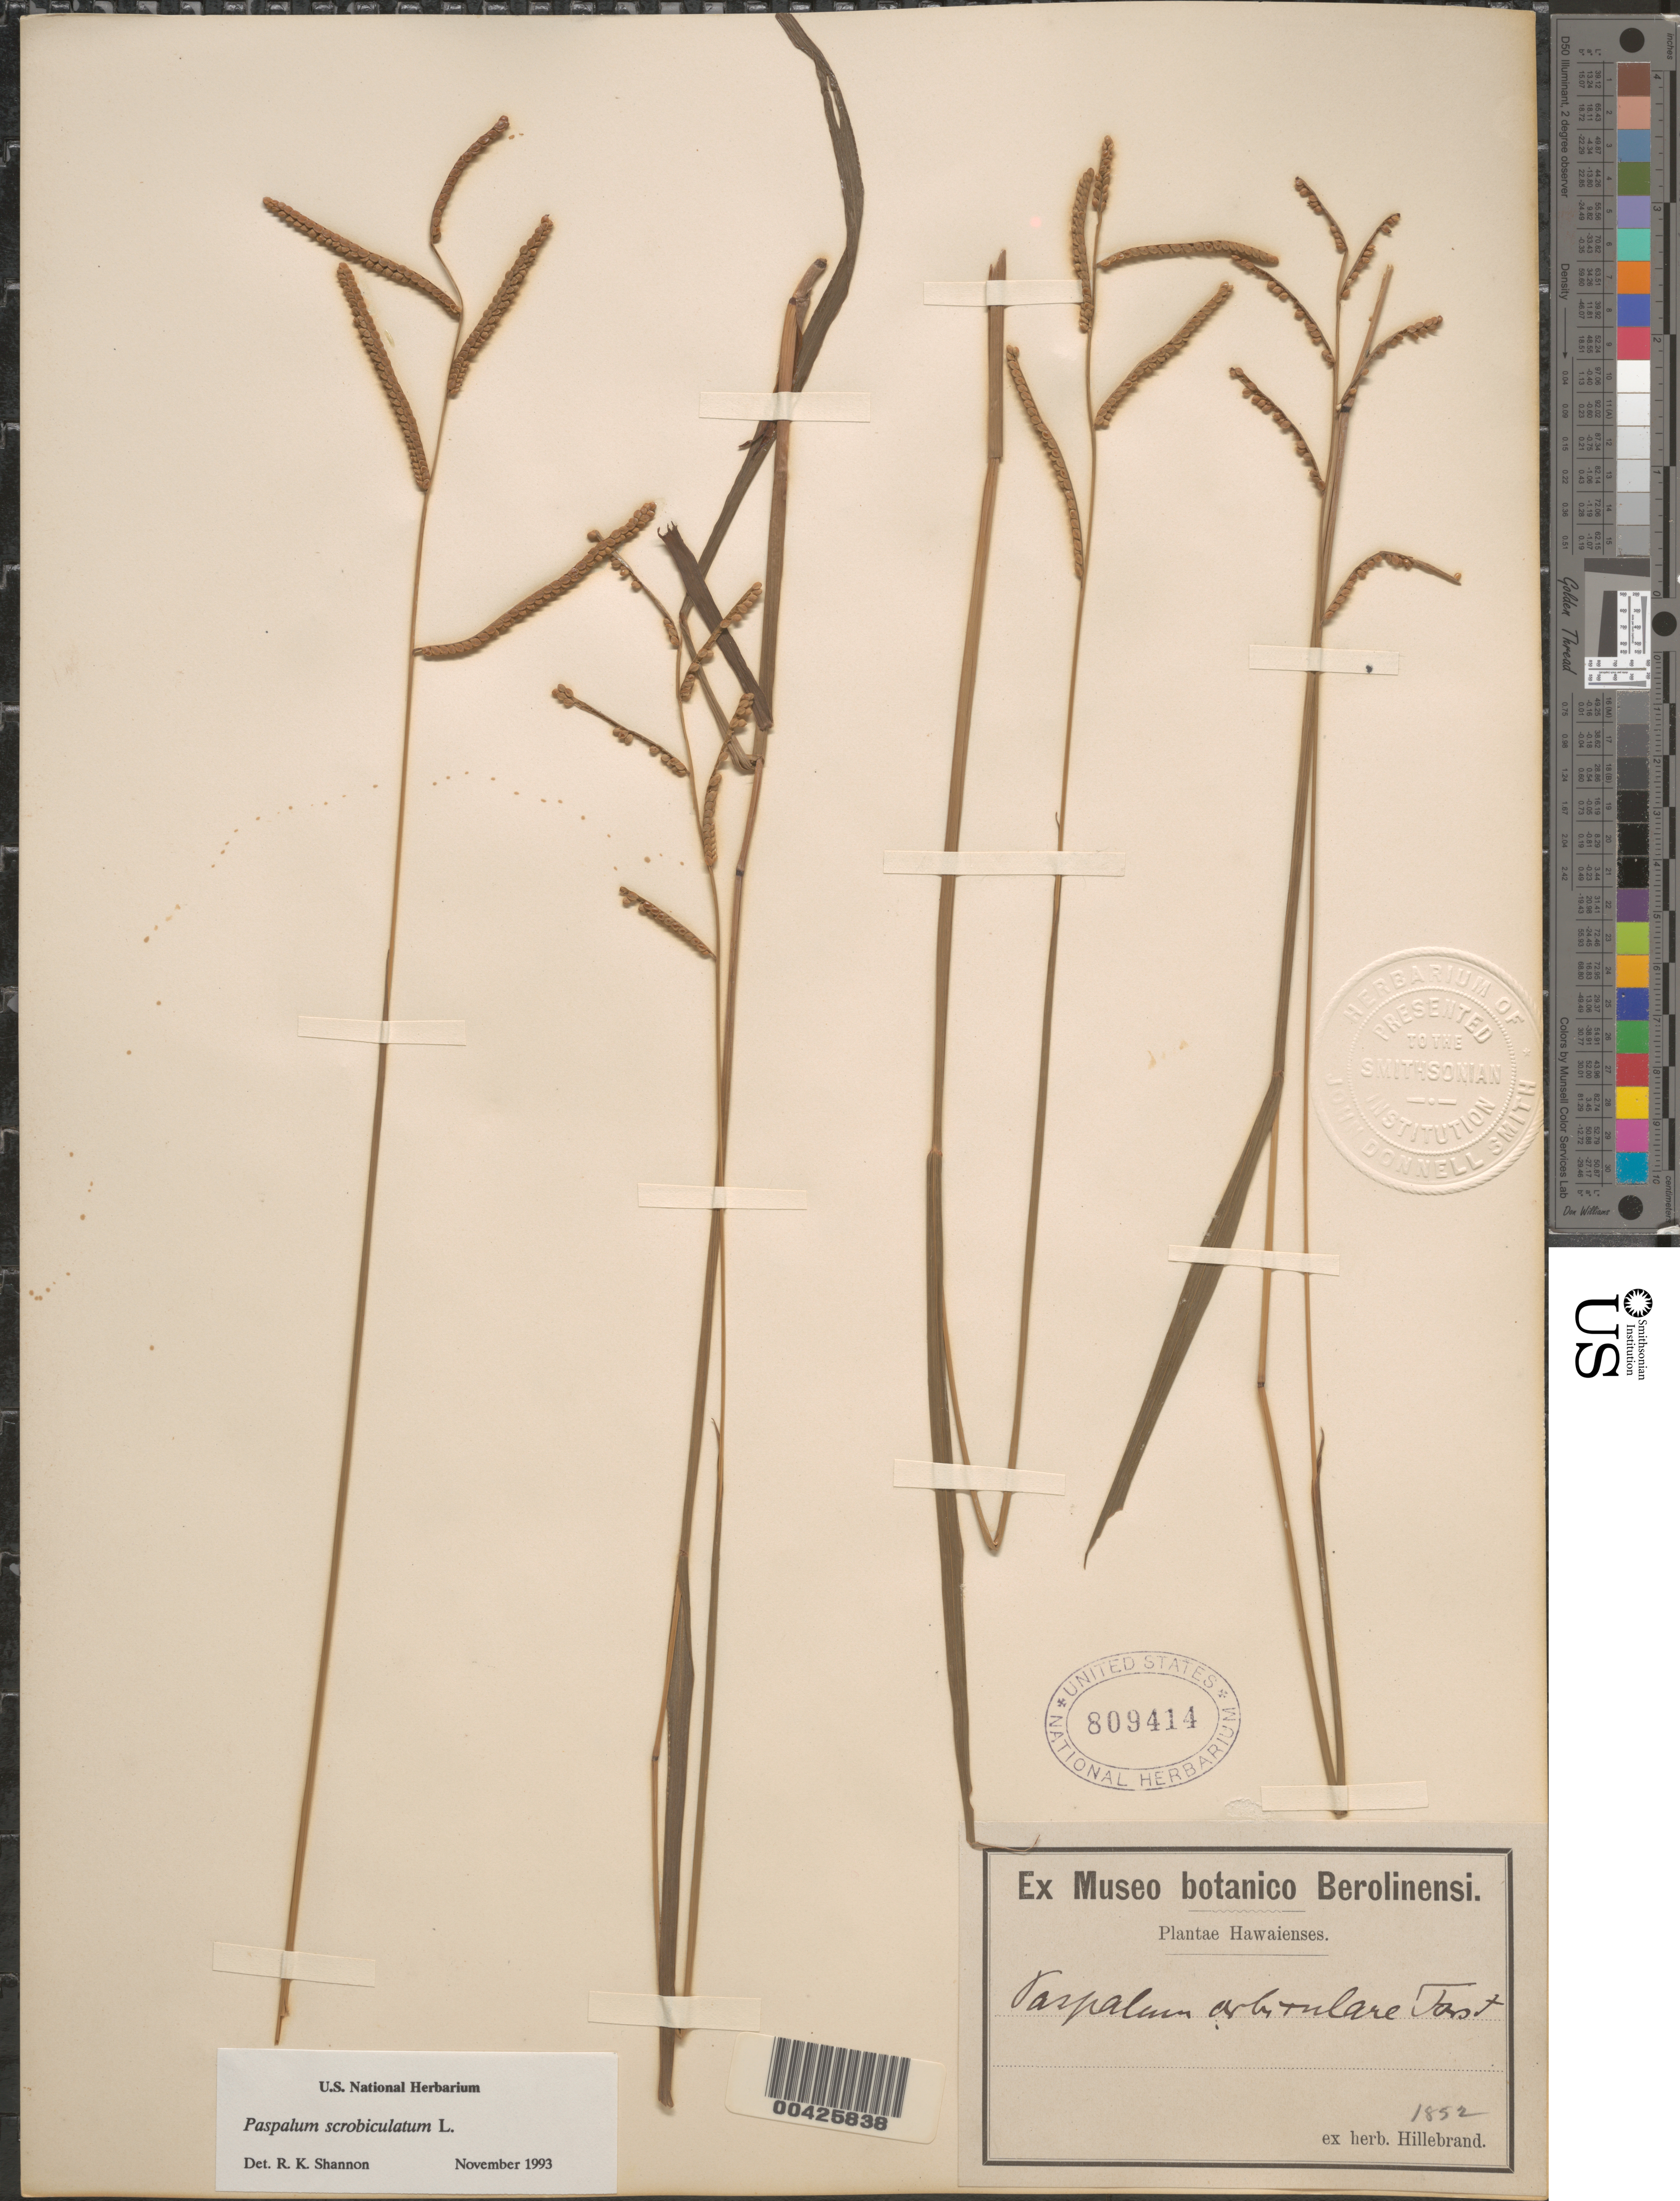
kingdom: Plantae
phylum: Tracheophyta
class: Liliopsida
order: Poales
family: Poaceae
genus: Paspalum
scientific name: Paspalum scrobiculatum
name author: L.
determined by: Shannon, R. K., (UNITED STATES)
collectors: W. Hillebrand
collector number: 1852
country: United States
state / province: Hawaii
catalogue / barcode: US 809414